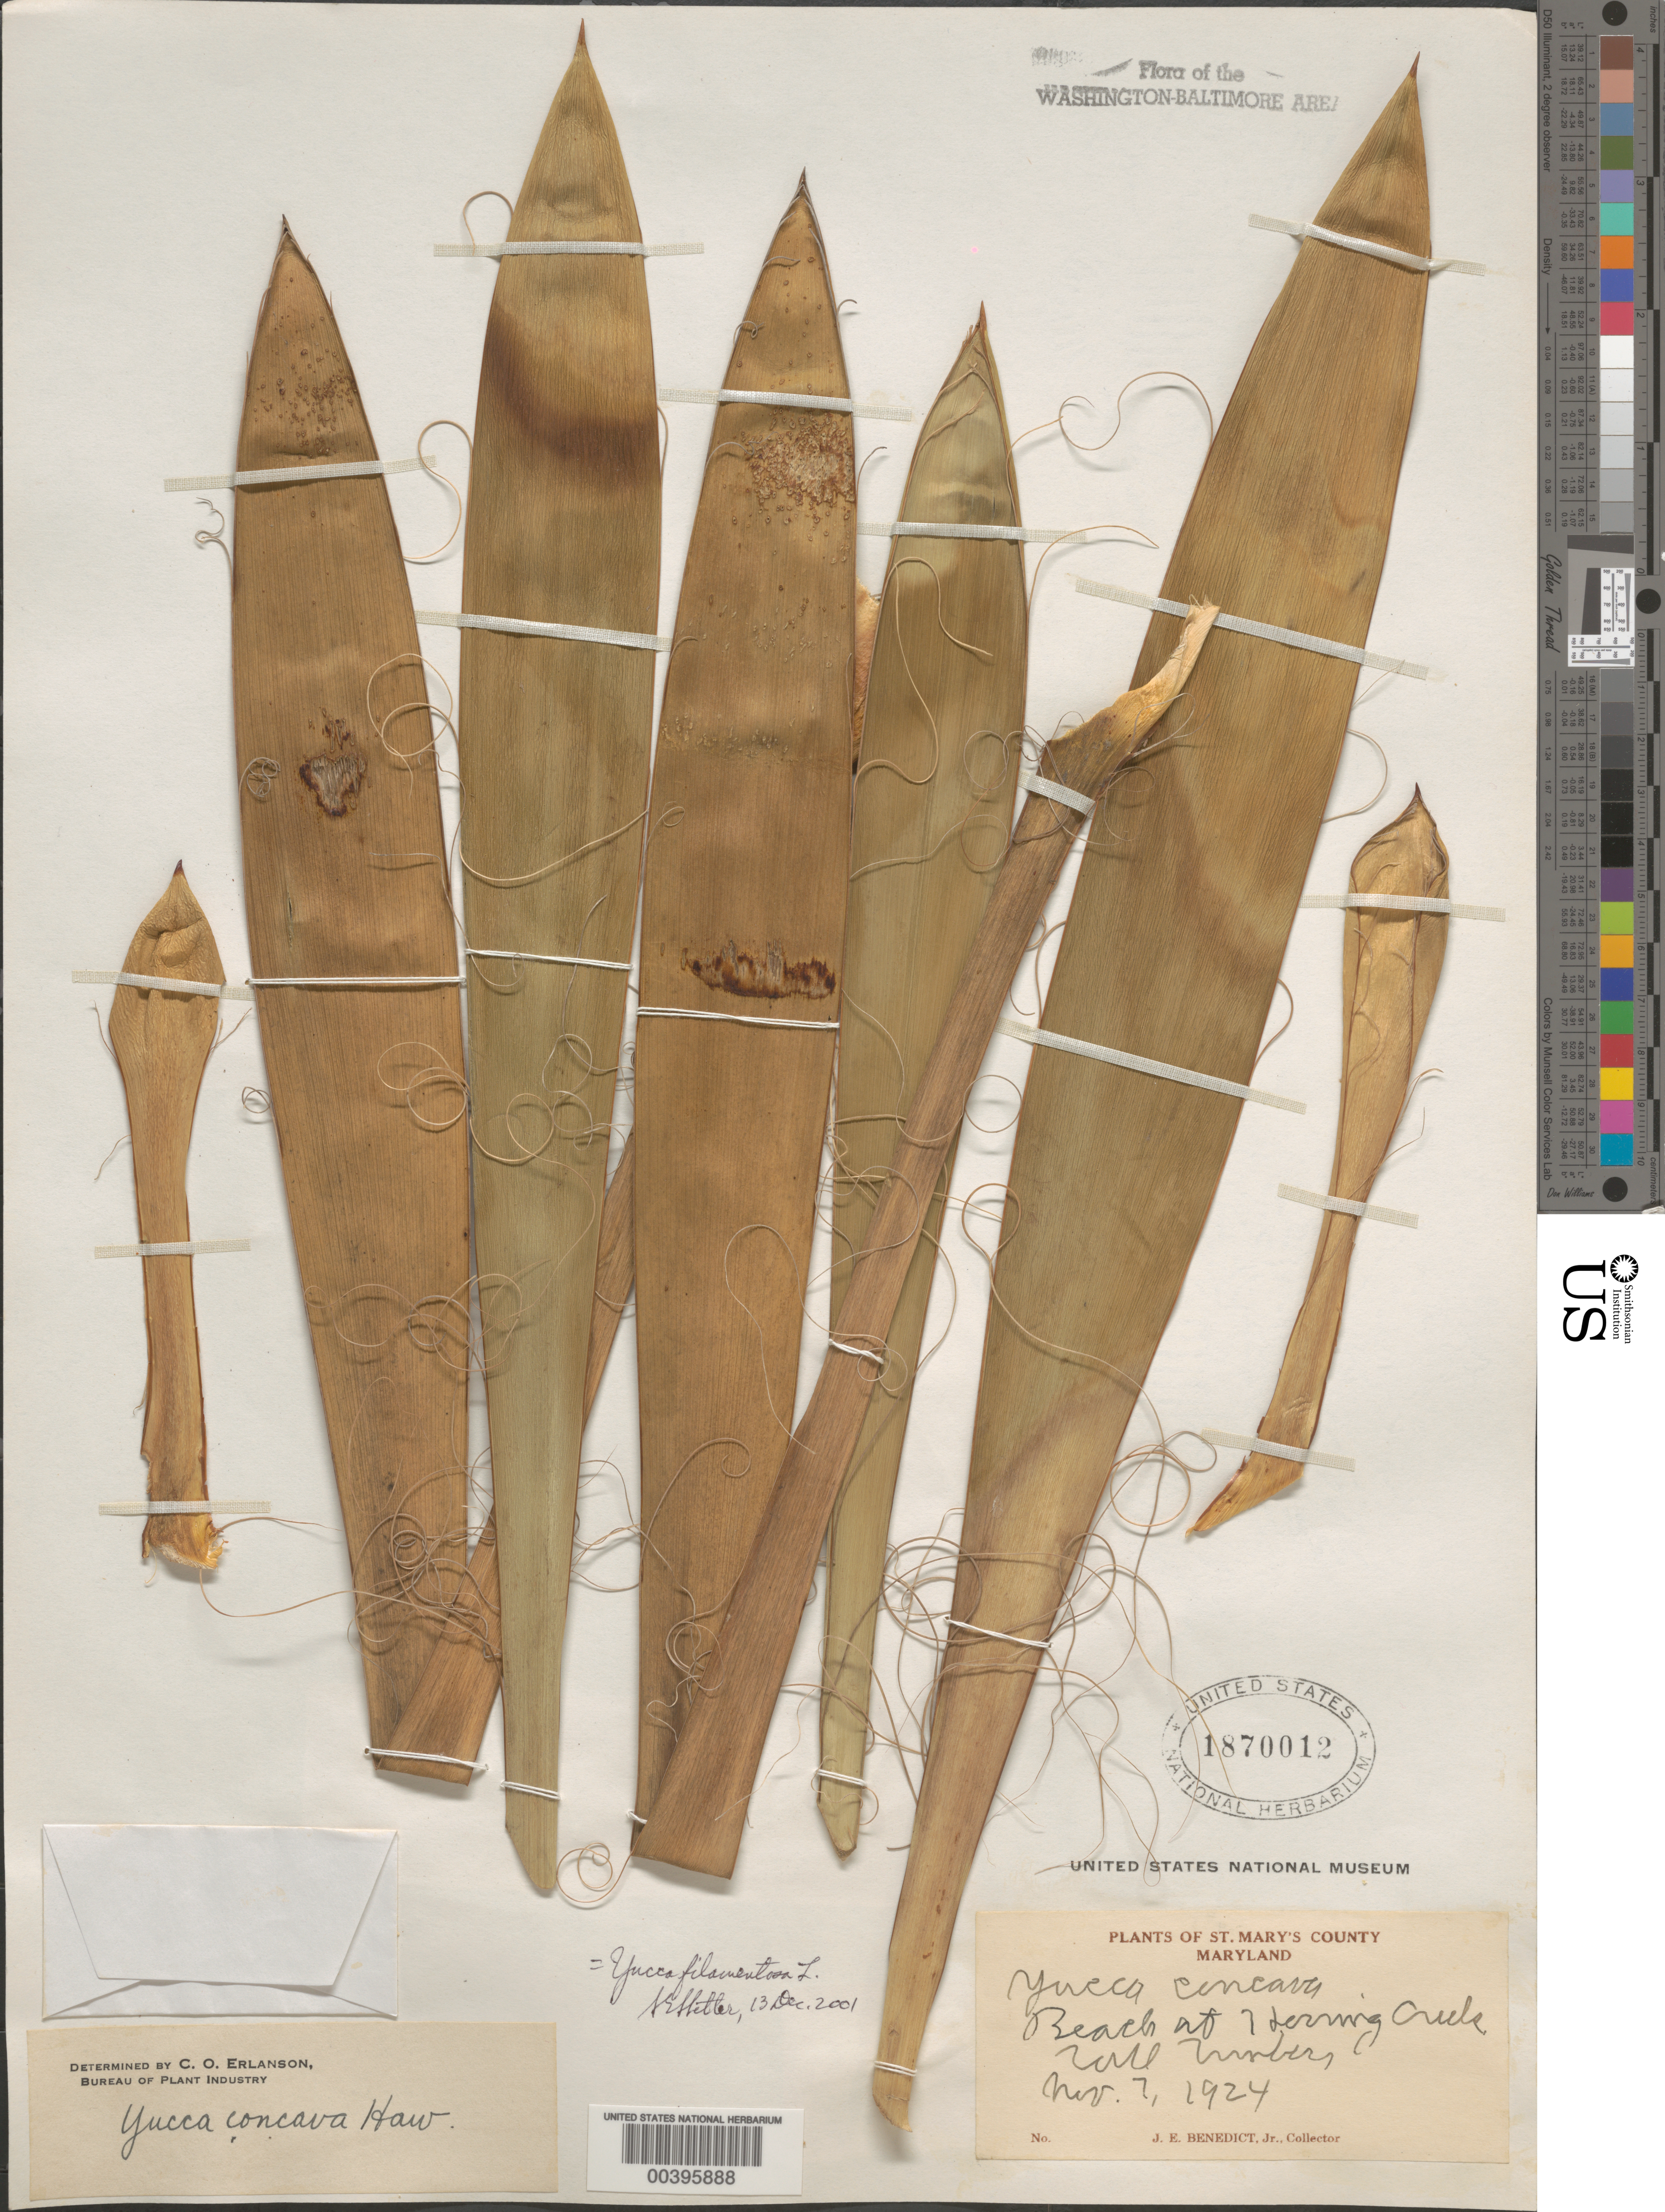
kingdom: Plantae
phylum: Tracheophyta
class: Liliopsida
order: Asparagales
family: Asparagaceae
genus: Yucca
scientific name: Yucca filamentosa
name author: L.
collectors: J. E. Benedict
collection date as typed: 07 Nov 1924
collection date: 1924-11-07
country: United States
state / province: Maryland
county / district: St. Mary's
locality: Herring Creek, Tall Timbers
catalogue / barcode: US 1870012